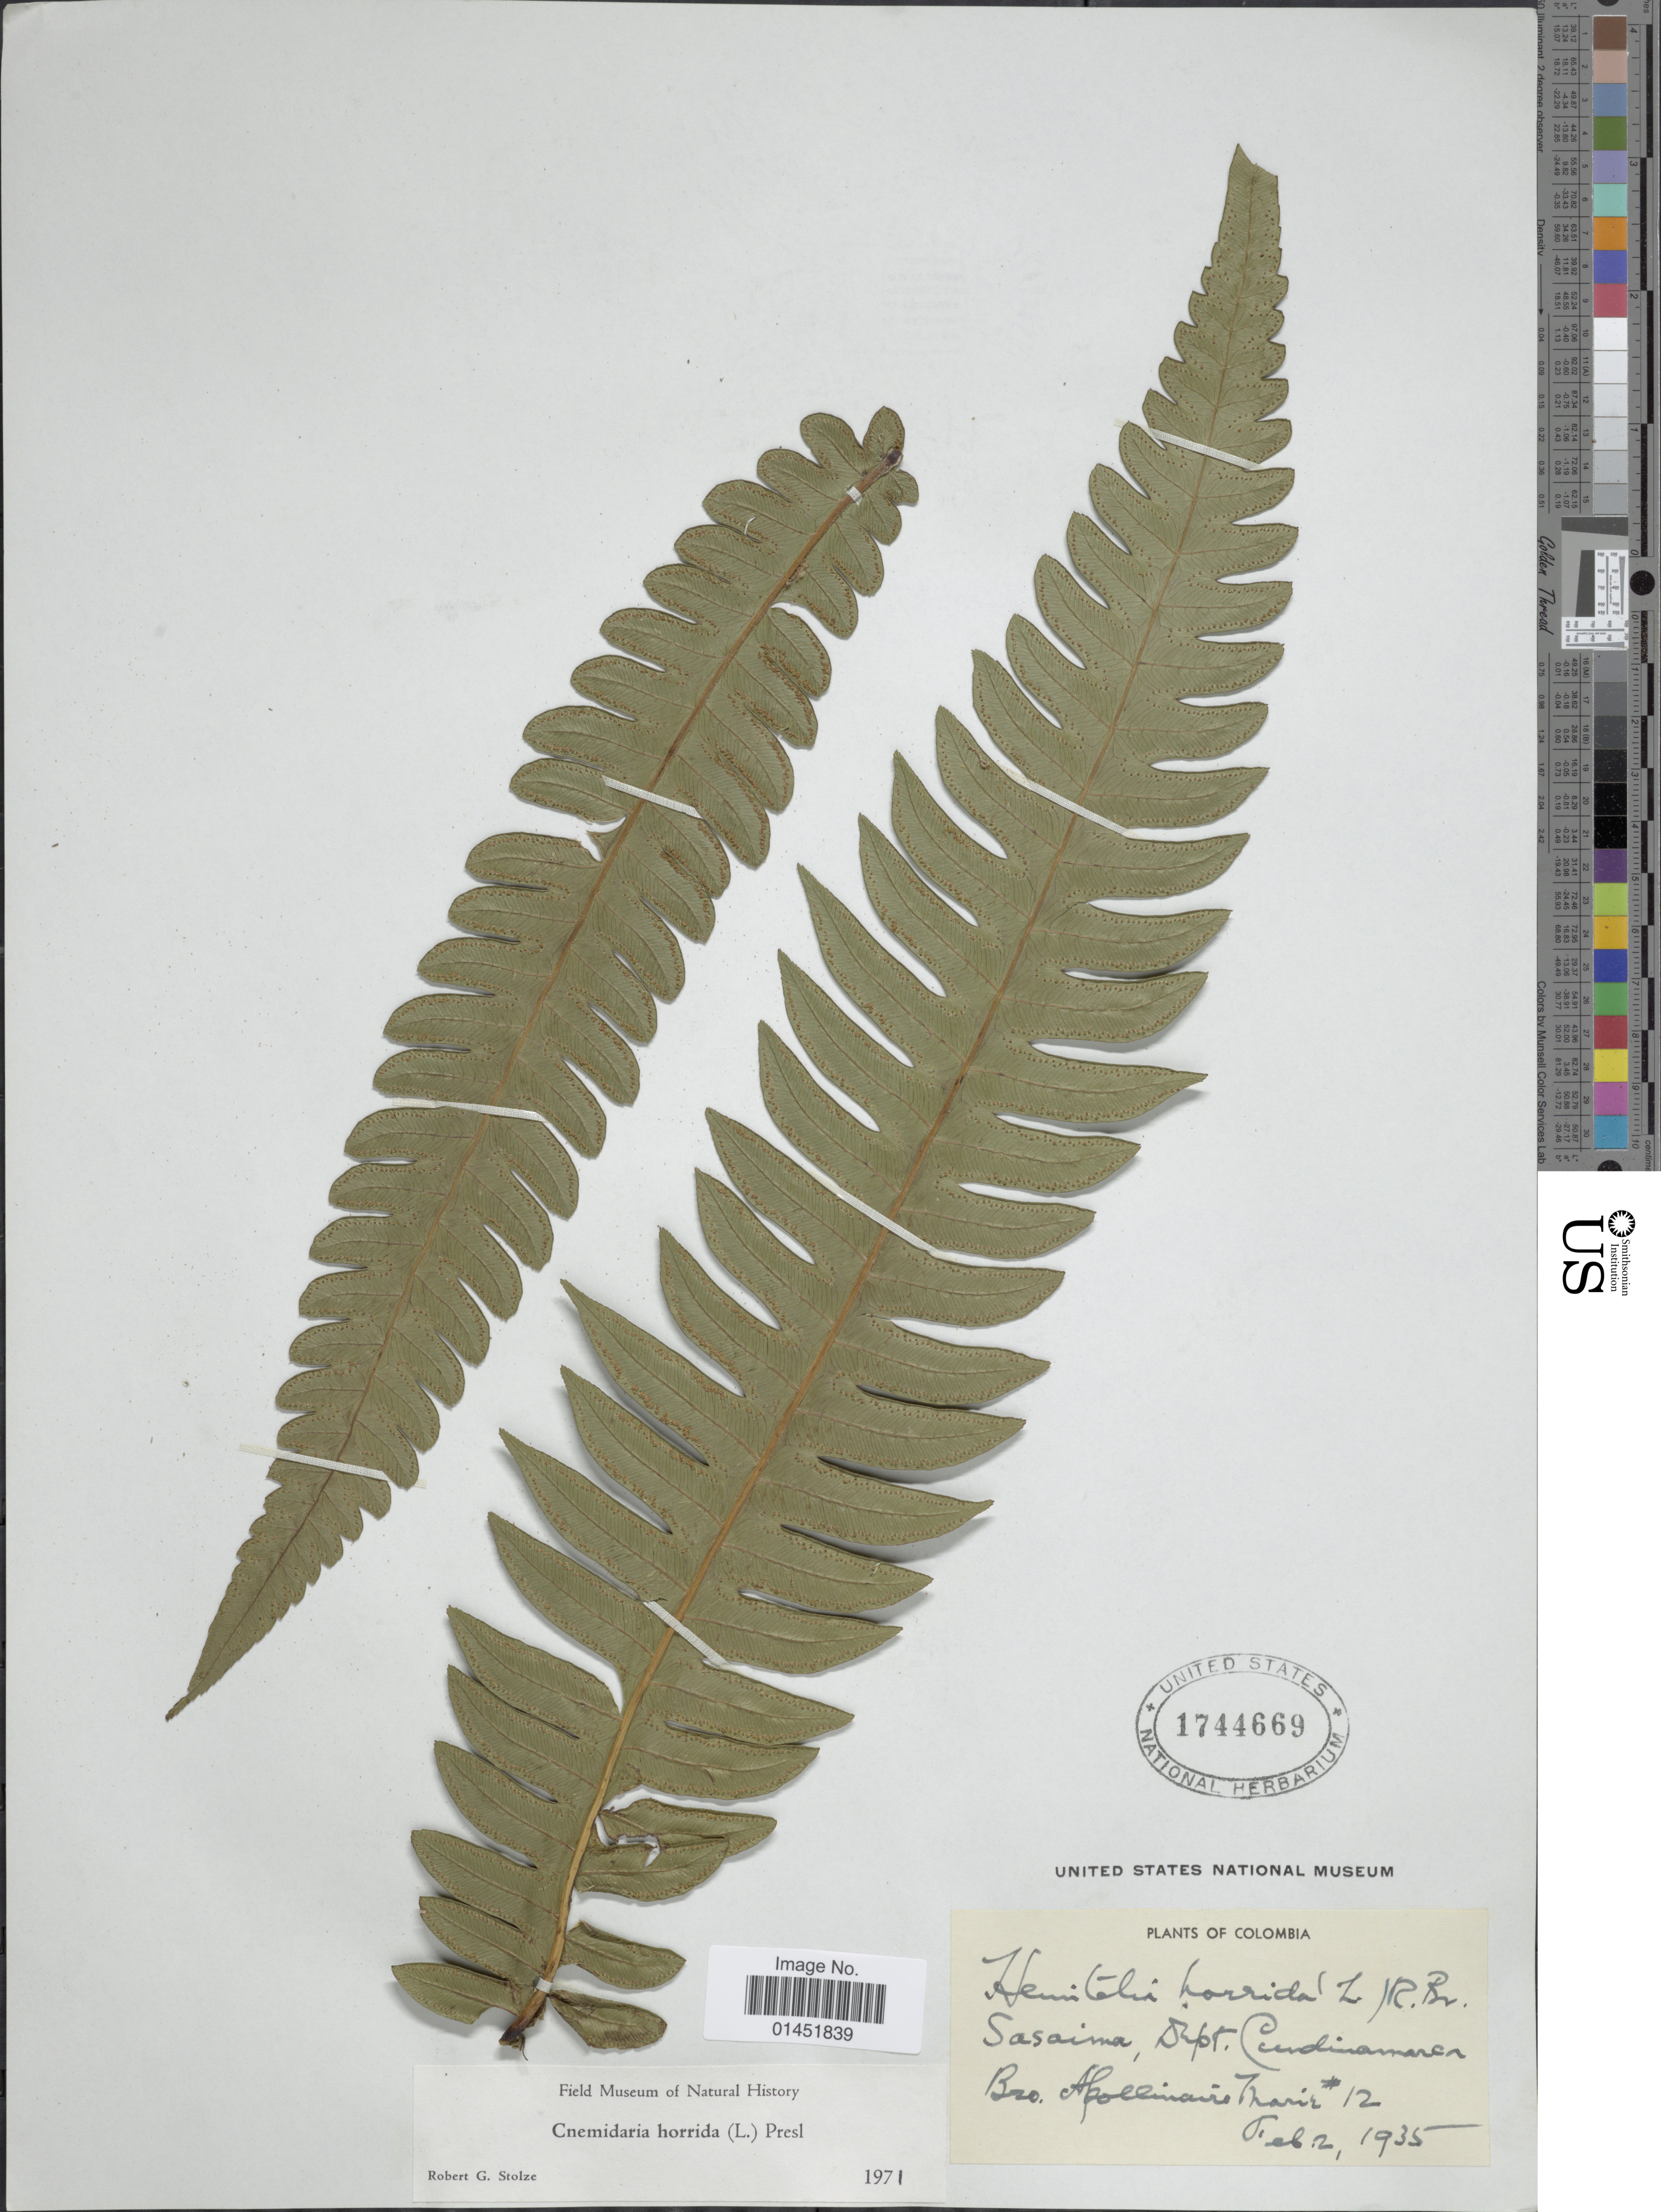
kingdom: Plantae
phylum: Tracheophyta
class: Polypodiopsida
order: Cyatheales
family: Cyatheaceae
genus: Cyathea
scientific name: Cyathea horrida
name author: (L.) Sm.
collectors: Bro. Apollinaire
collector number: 12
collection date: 1935-02-02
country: Colombia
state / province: Cundinamarca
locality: Sasaima,Dept Cundinamarca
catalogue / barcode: US 1744669